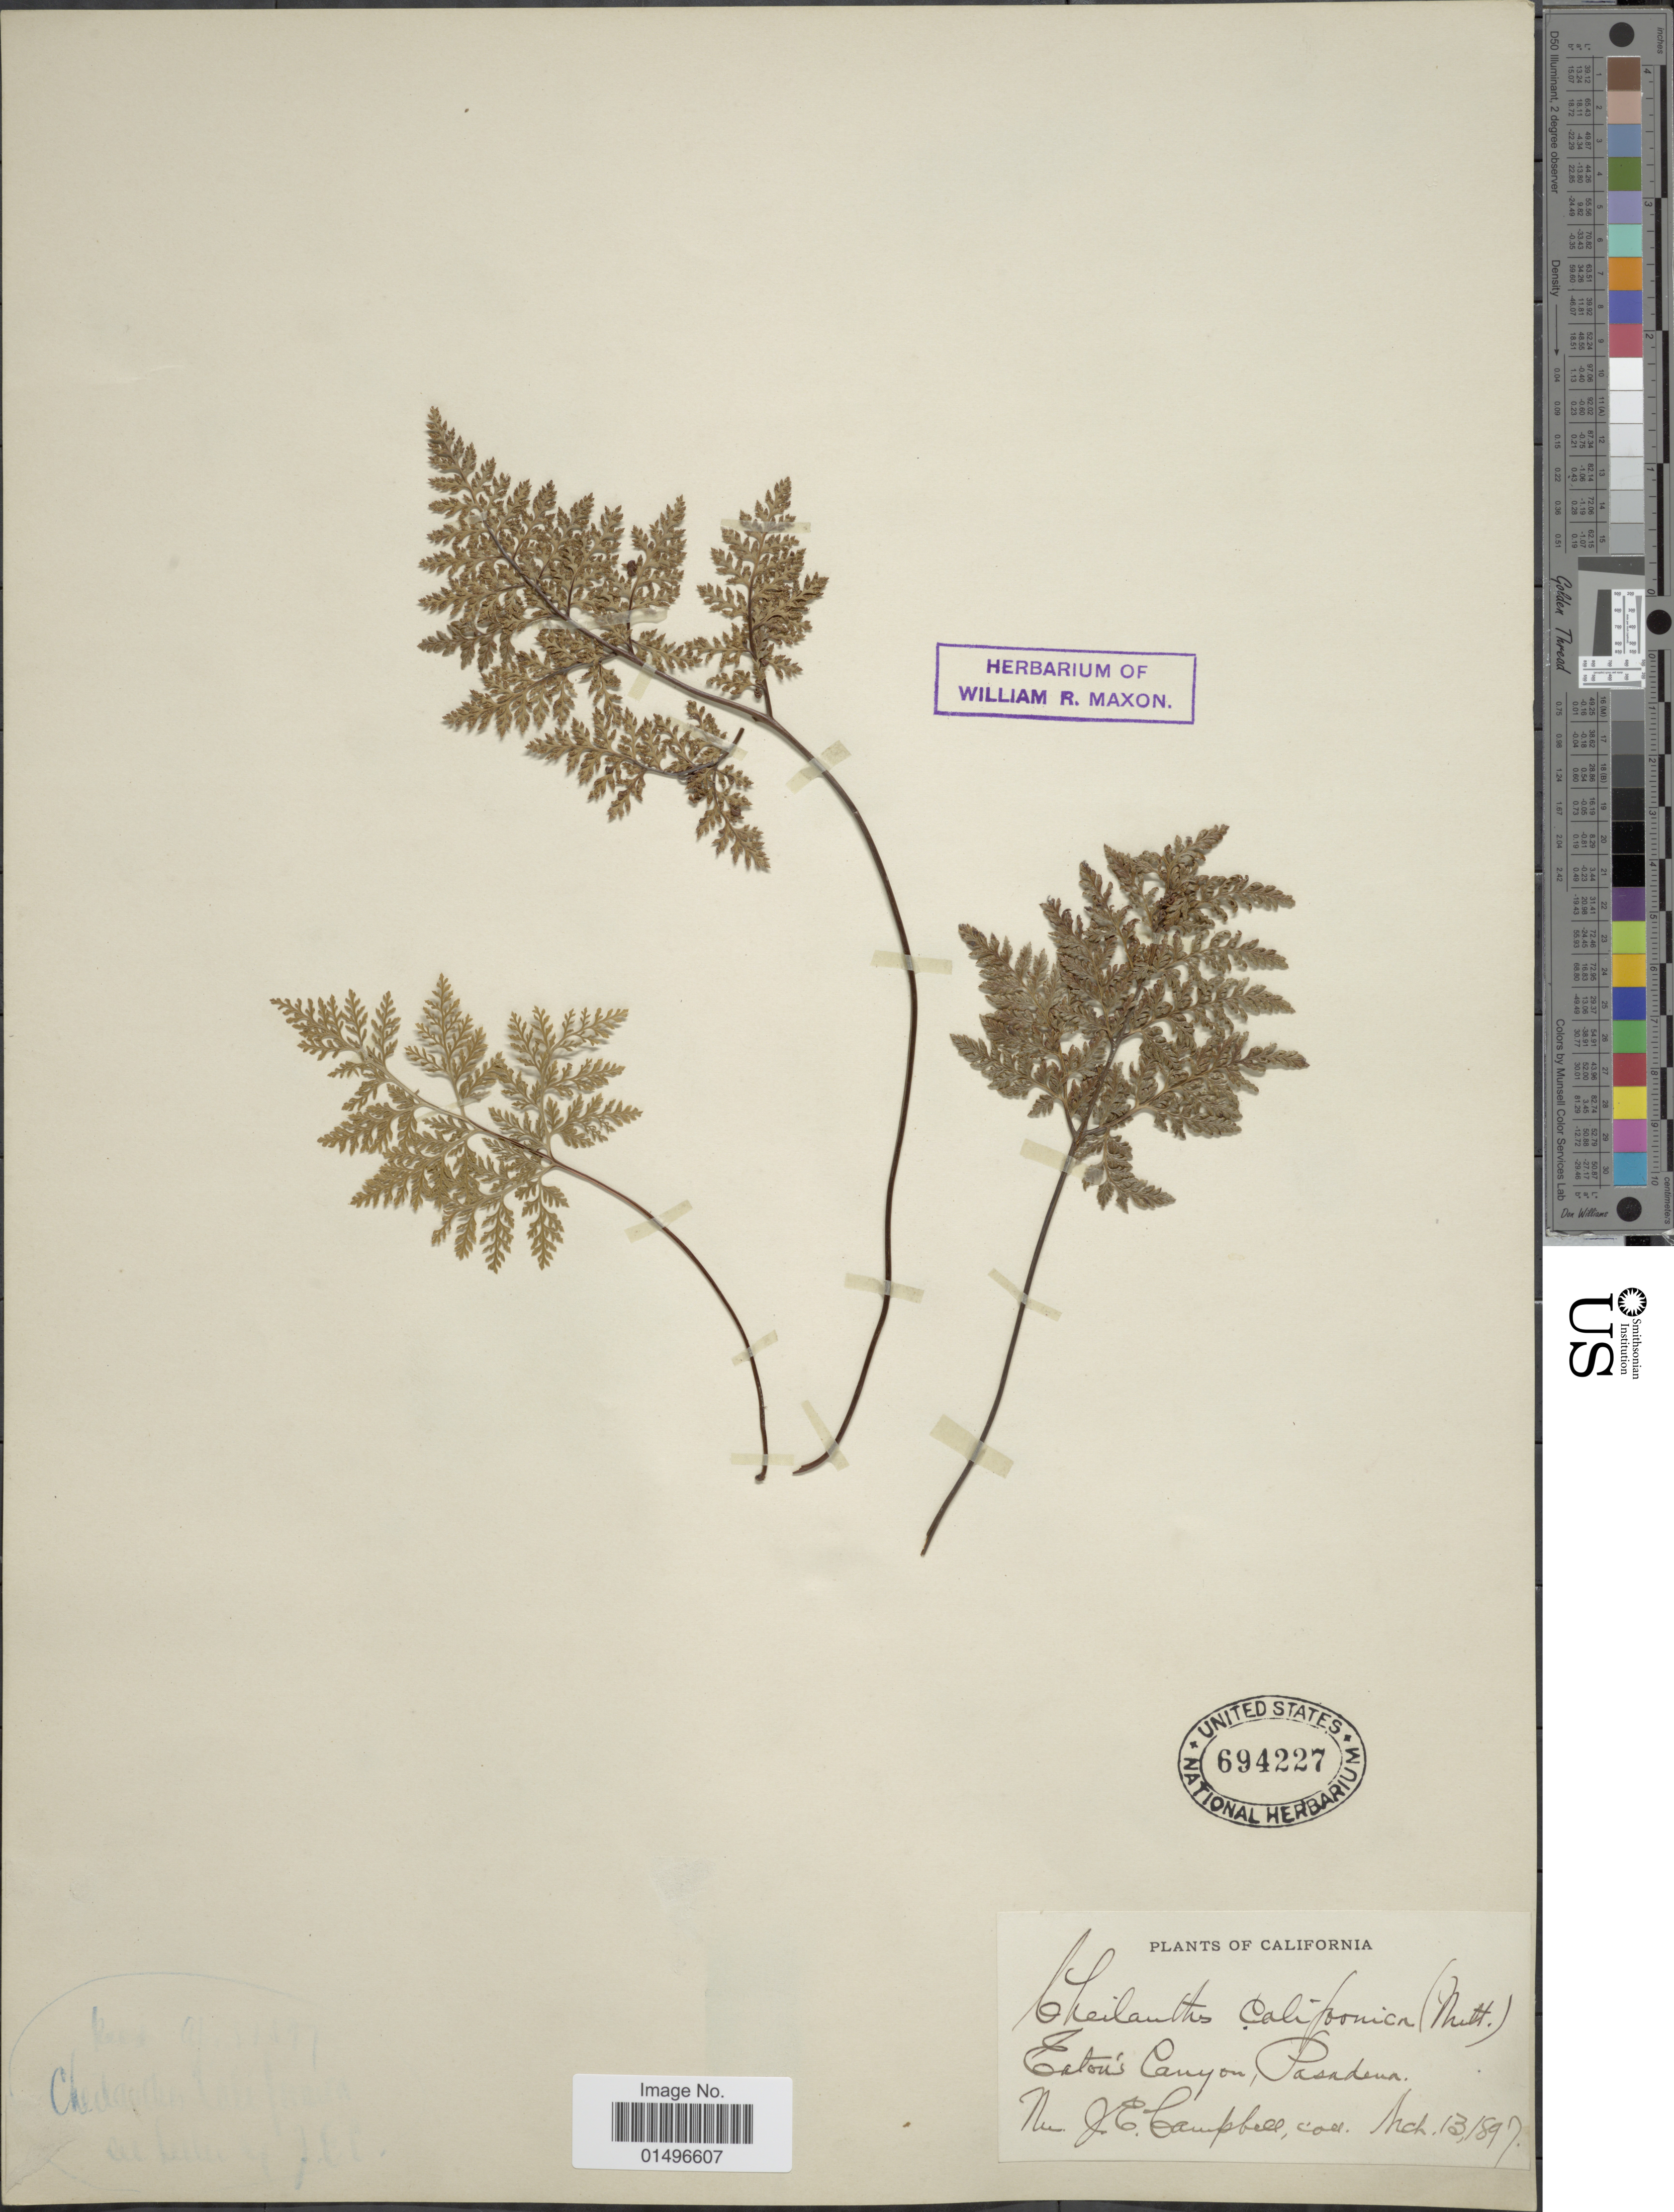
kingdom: Plantae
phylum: Tracheophyta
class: Polypodiopsida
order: Polypodiales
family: Pteridaceae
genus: Aspidotis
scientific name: Aspidotis californica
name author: (Hook.) Nutt. ex Copel.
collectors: J. E. Campbell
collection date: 1897-03-13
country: United States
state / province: California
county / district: Los Angeles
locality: California, Eaton's Canyon, Pasadena.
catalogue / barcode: US 694227